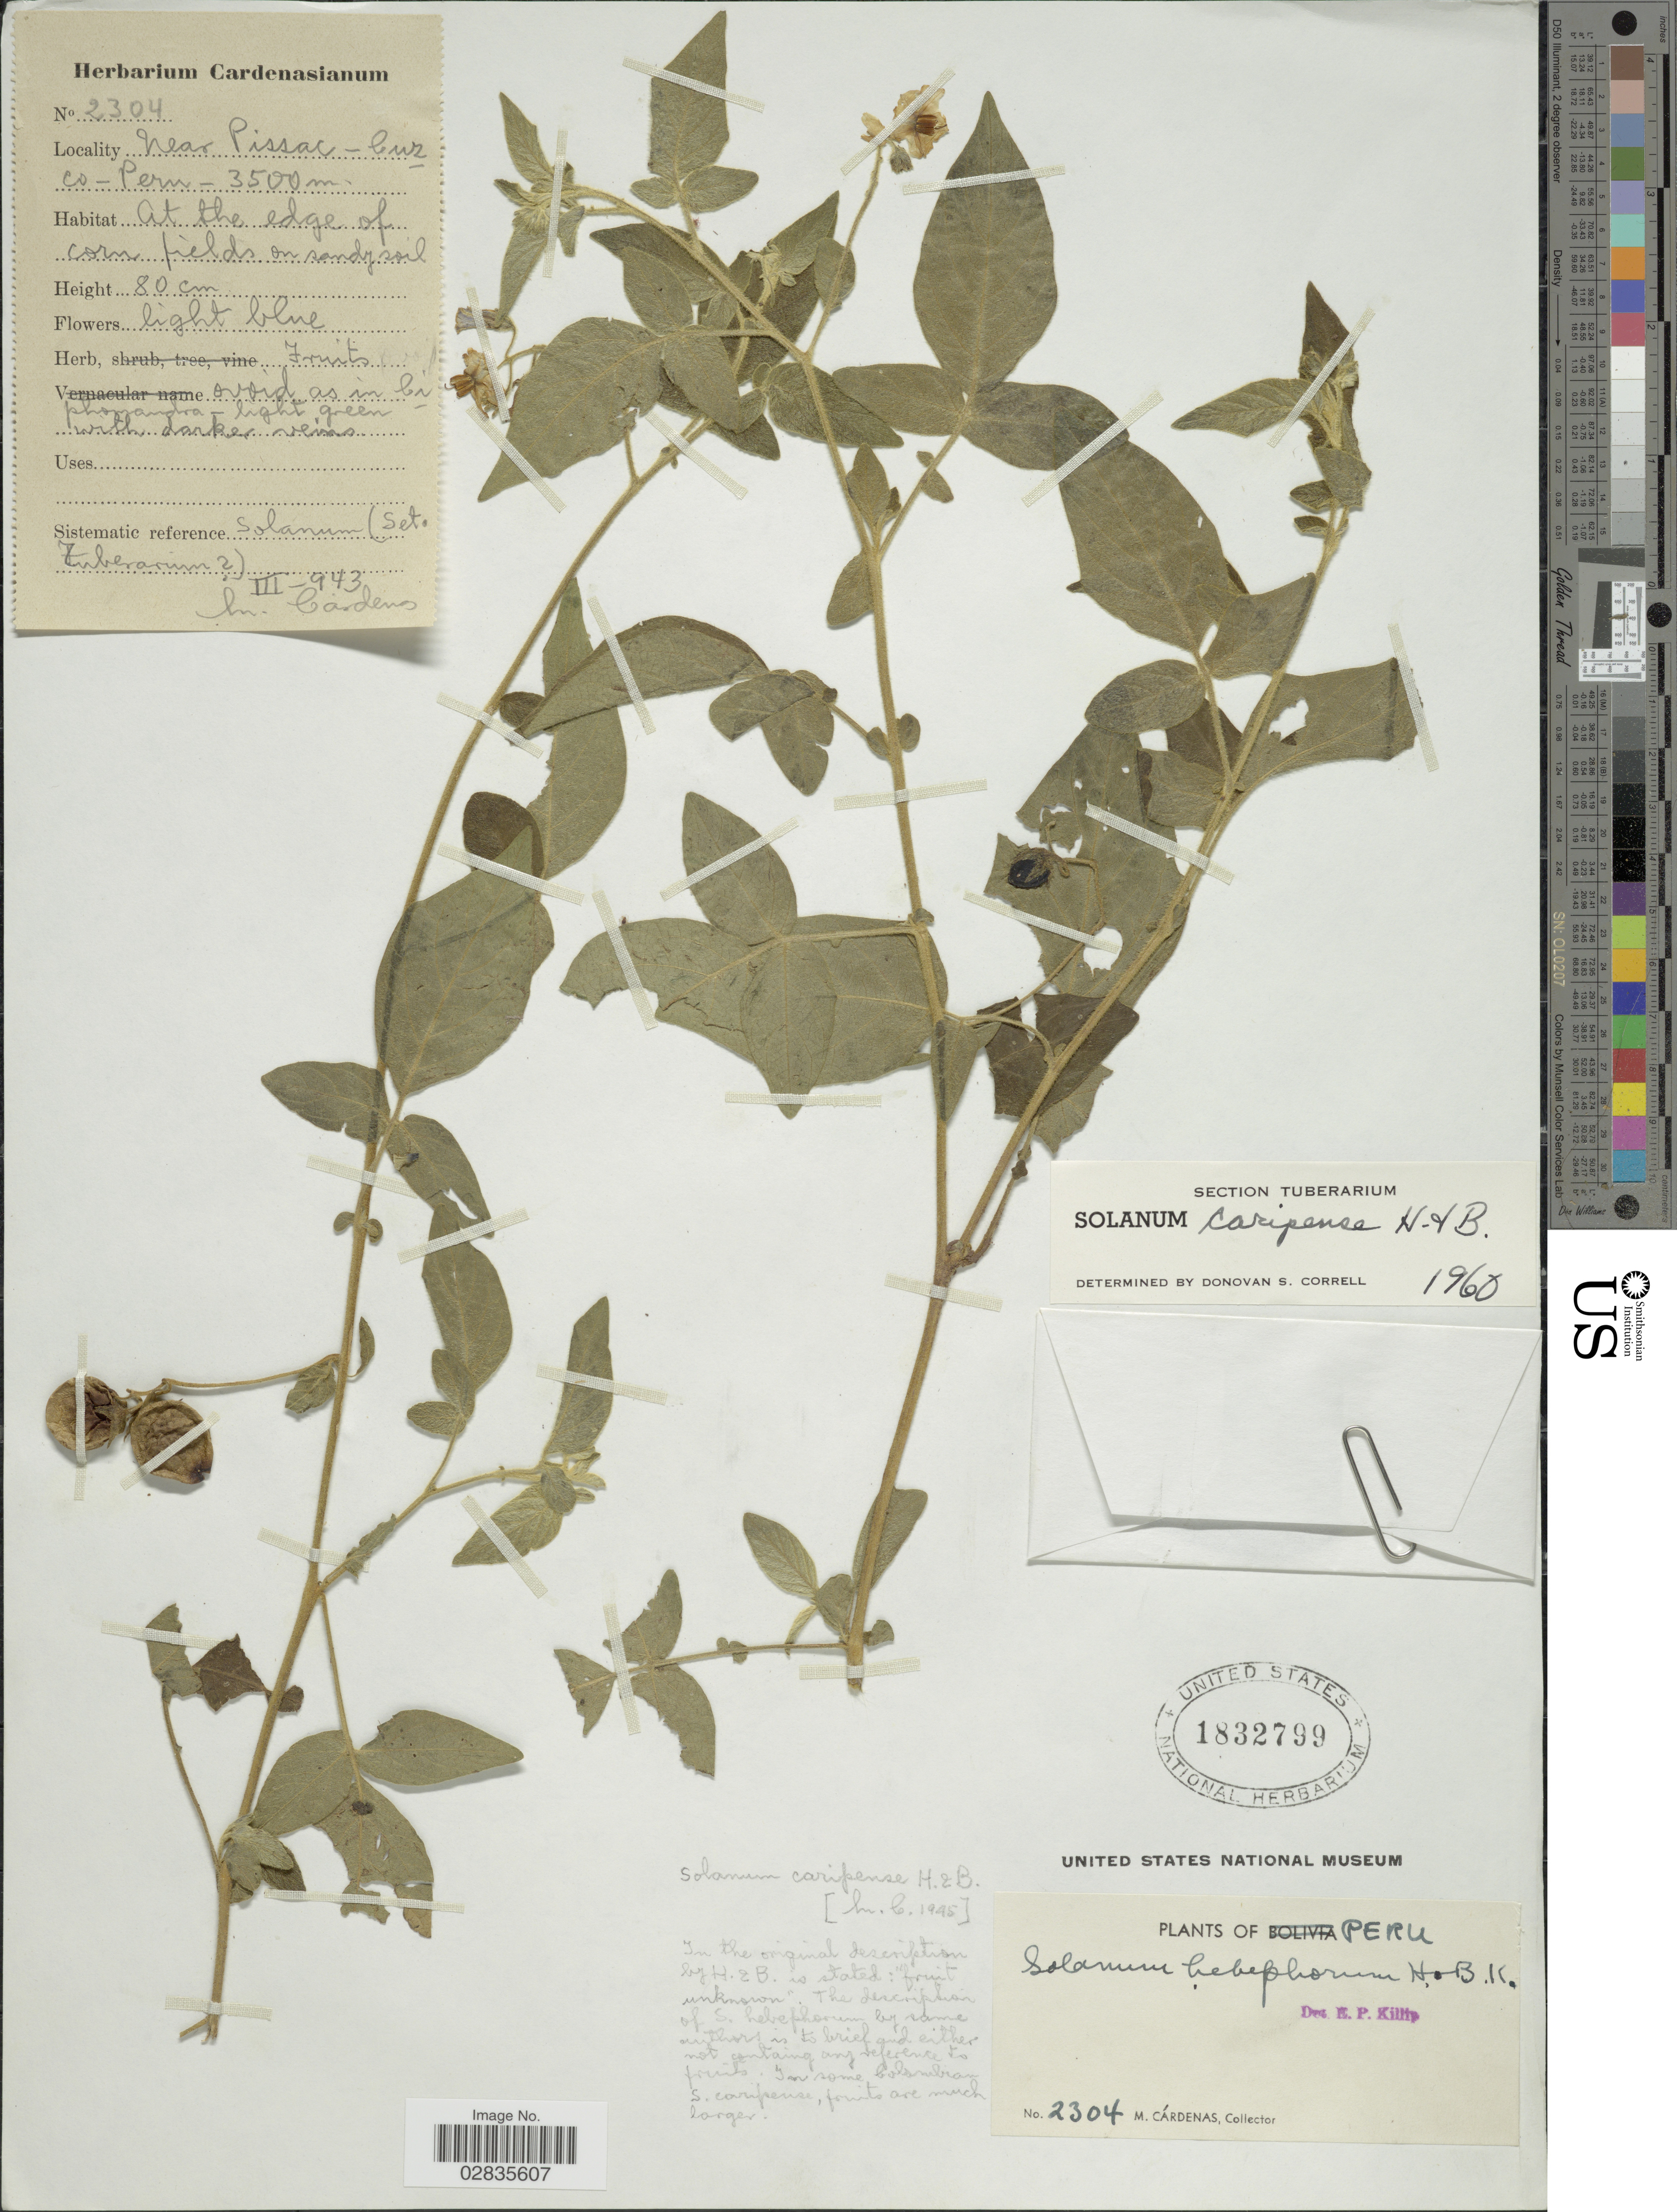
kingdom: Plantae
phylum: Tracheophyta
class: Magnoliopsida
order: Solanales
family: Solanaceae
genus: Solanum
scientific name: Solanum caripense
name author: Humb. & Bonpl. ex Dunal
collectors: M. Cárdenas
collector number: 2304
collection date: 1943-03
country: Peru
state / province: Cusco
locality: Near Pissac.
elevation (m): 3500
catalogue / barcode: US 1832799